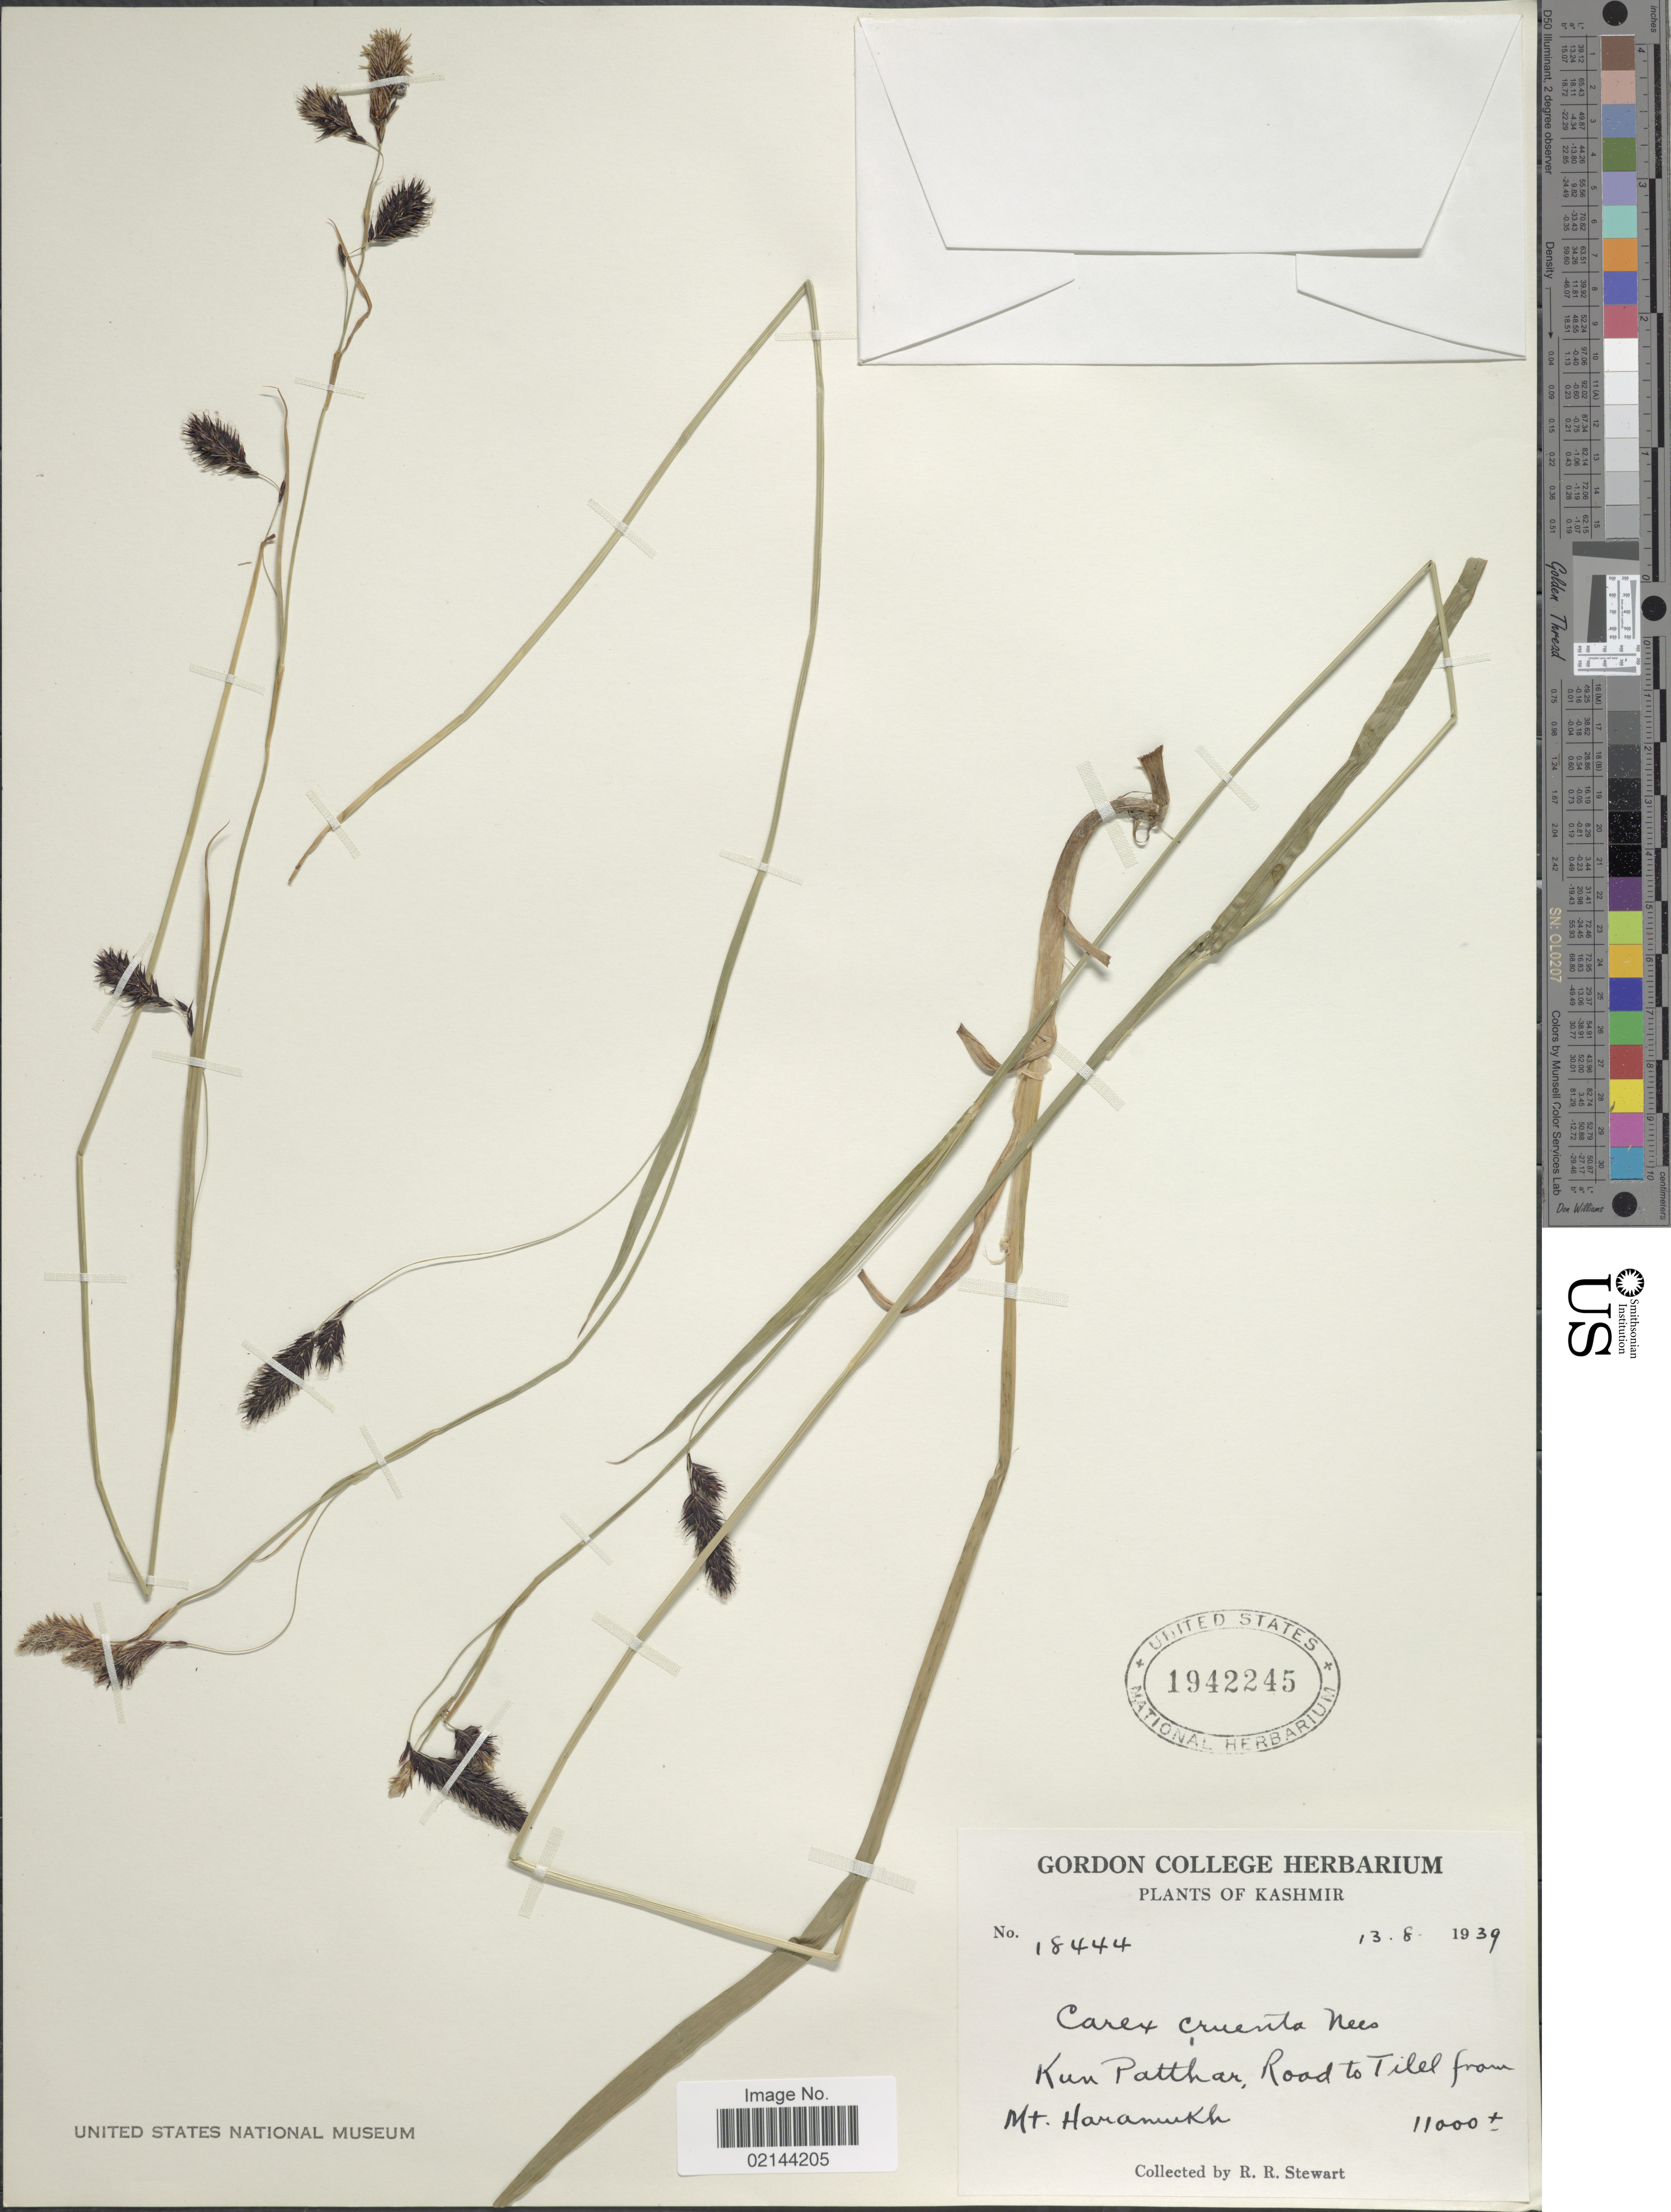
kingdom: Plantae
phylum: Tracheophyta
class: Liliopsida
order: Poales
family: Cyperaceae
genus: Carex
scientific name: Carex cruenta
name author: Nees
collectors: R. R. Stewart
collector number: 18444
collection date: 1939-08-13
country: India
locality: Kashmir, Kun Patthar, Road to Tilel from Mt. Haramukh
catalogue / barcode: US 1942245